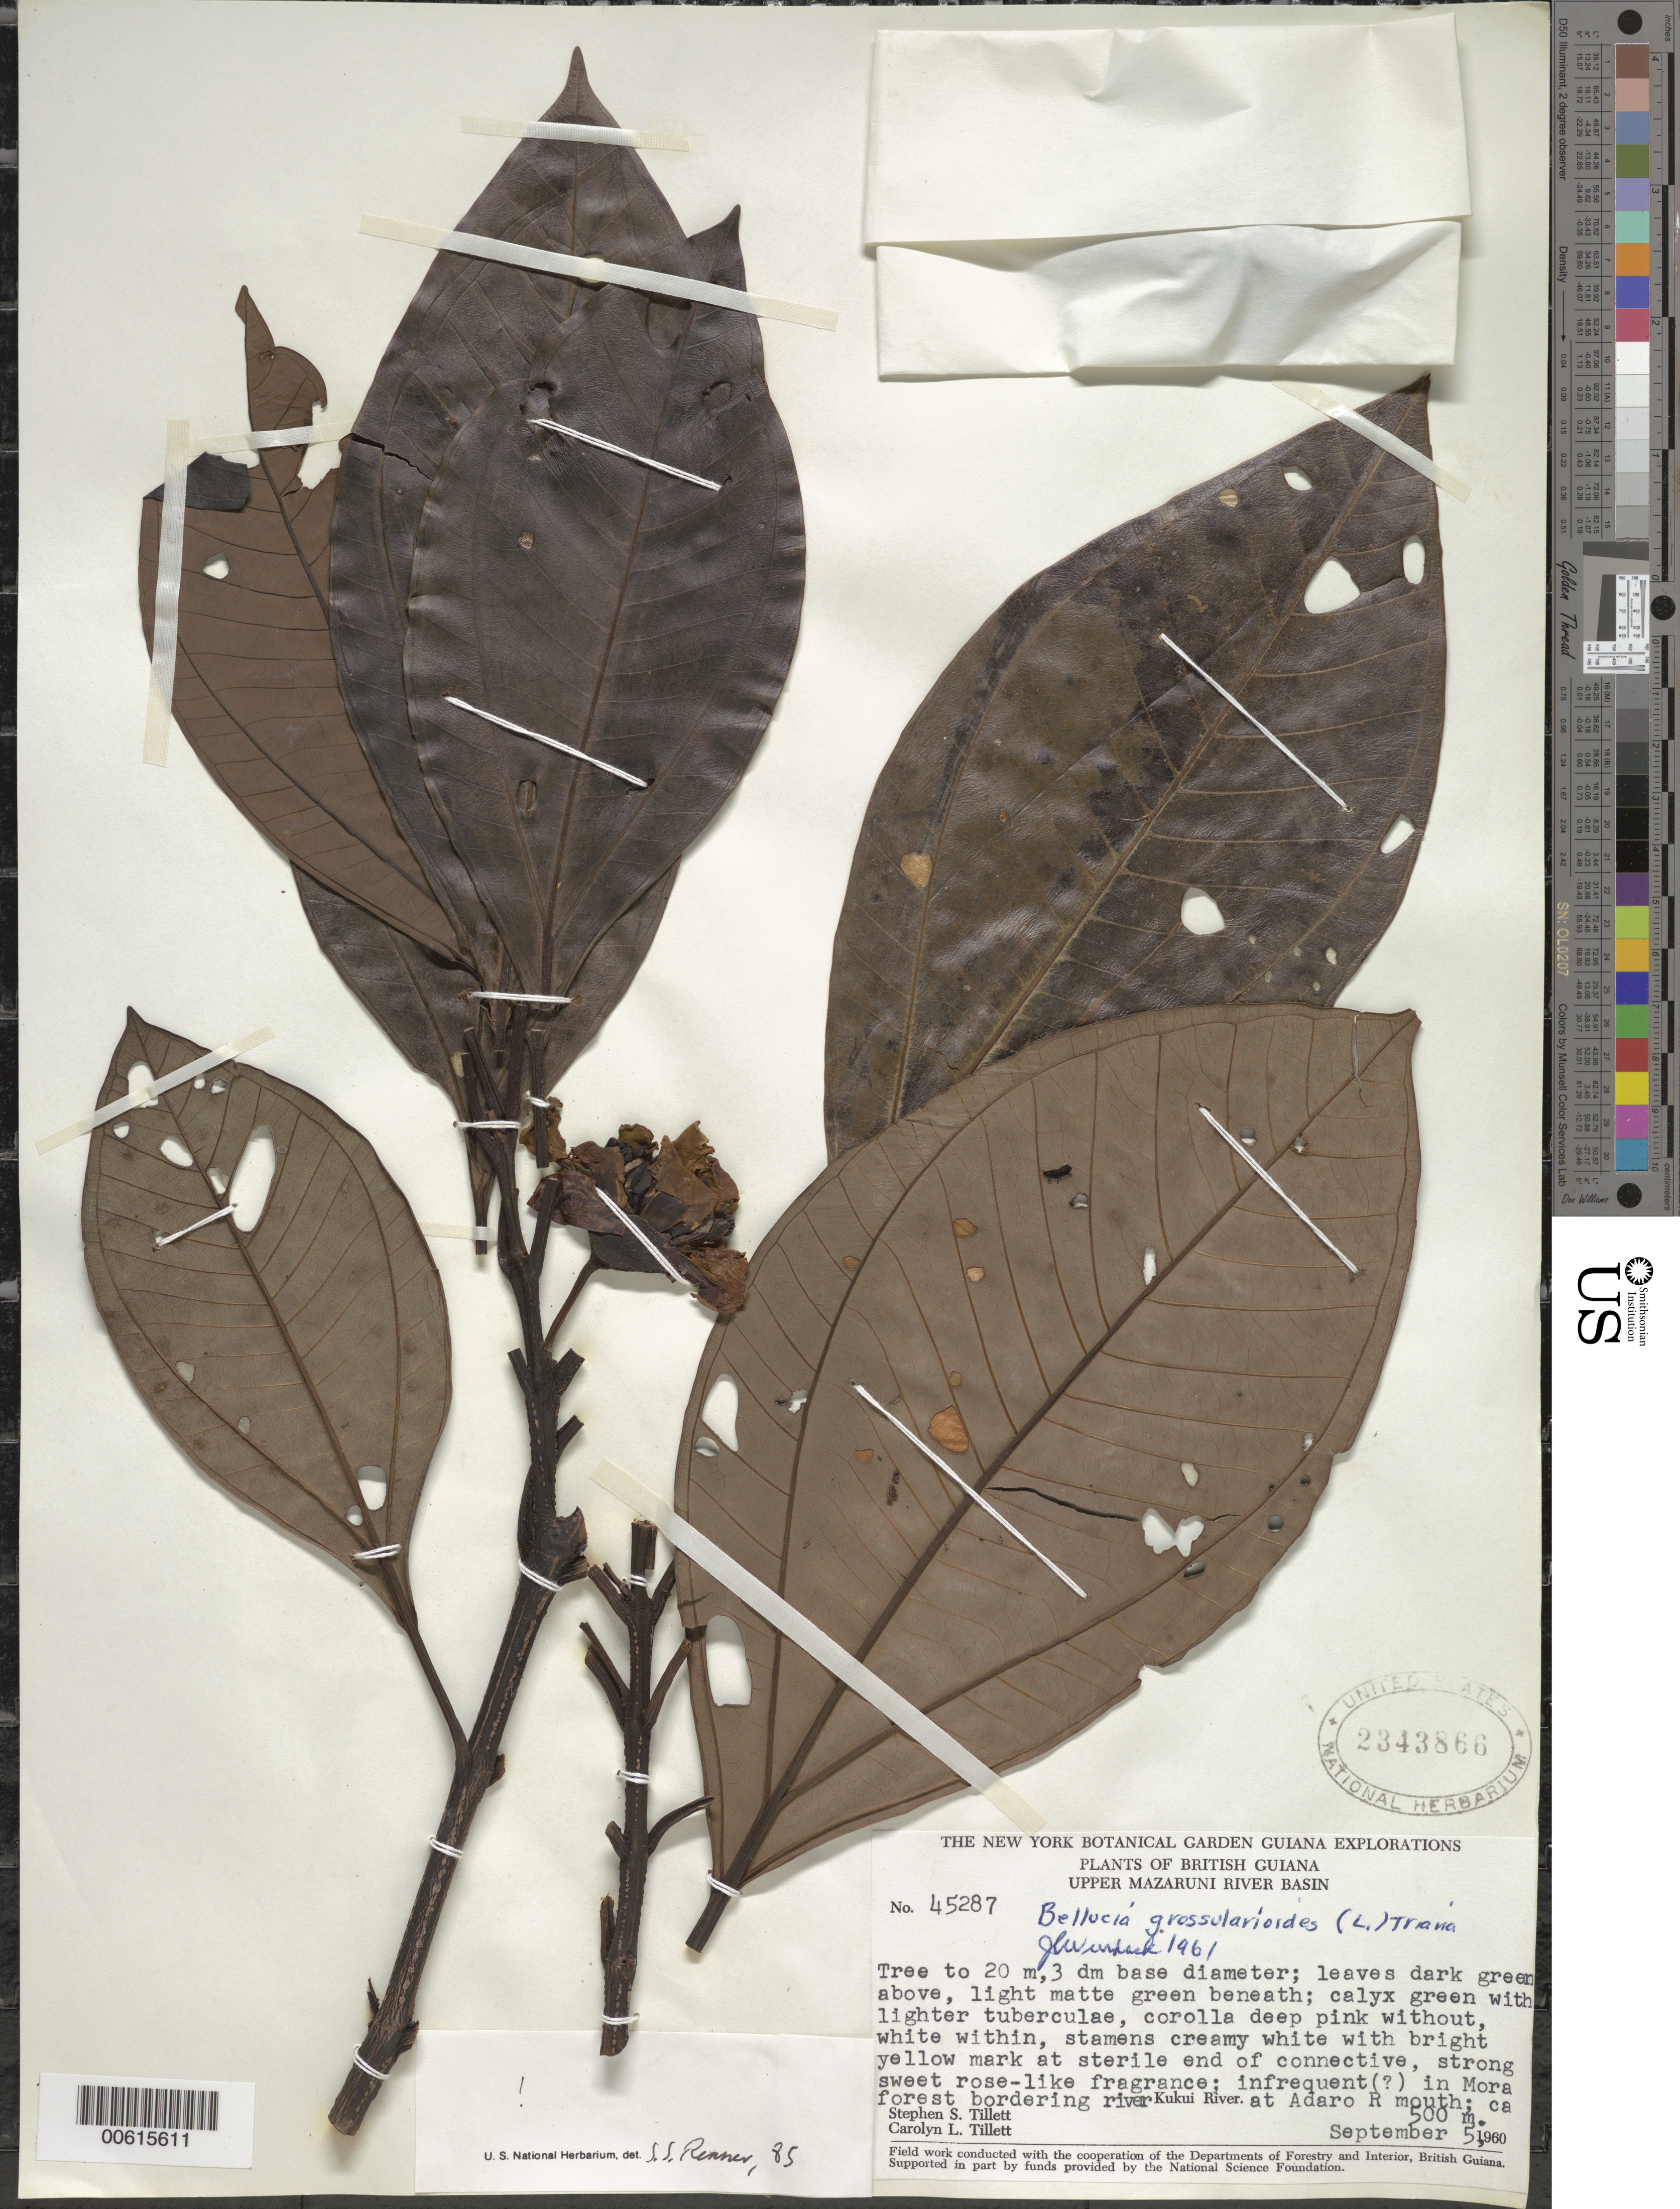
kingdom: Plantae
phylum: Tracheophyta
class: Magnoliopsida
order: Myrtales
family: Melastomataceae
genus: Bellucia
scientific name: Bellucia grossularioides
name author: (L.) Triana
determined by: Renner, S. S.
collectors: S. S. Tillett, C. L. Tillett & R. Boyan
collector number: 45287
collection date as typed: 5-Sep-60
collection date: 1960-09-05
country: Guyana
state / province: Cuyuni-Mazaruni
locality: Adaro R. mouth, edge of Kukui R., upper Mazaruni R. basin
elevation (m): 500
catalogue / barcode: US 2343866